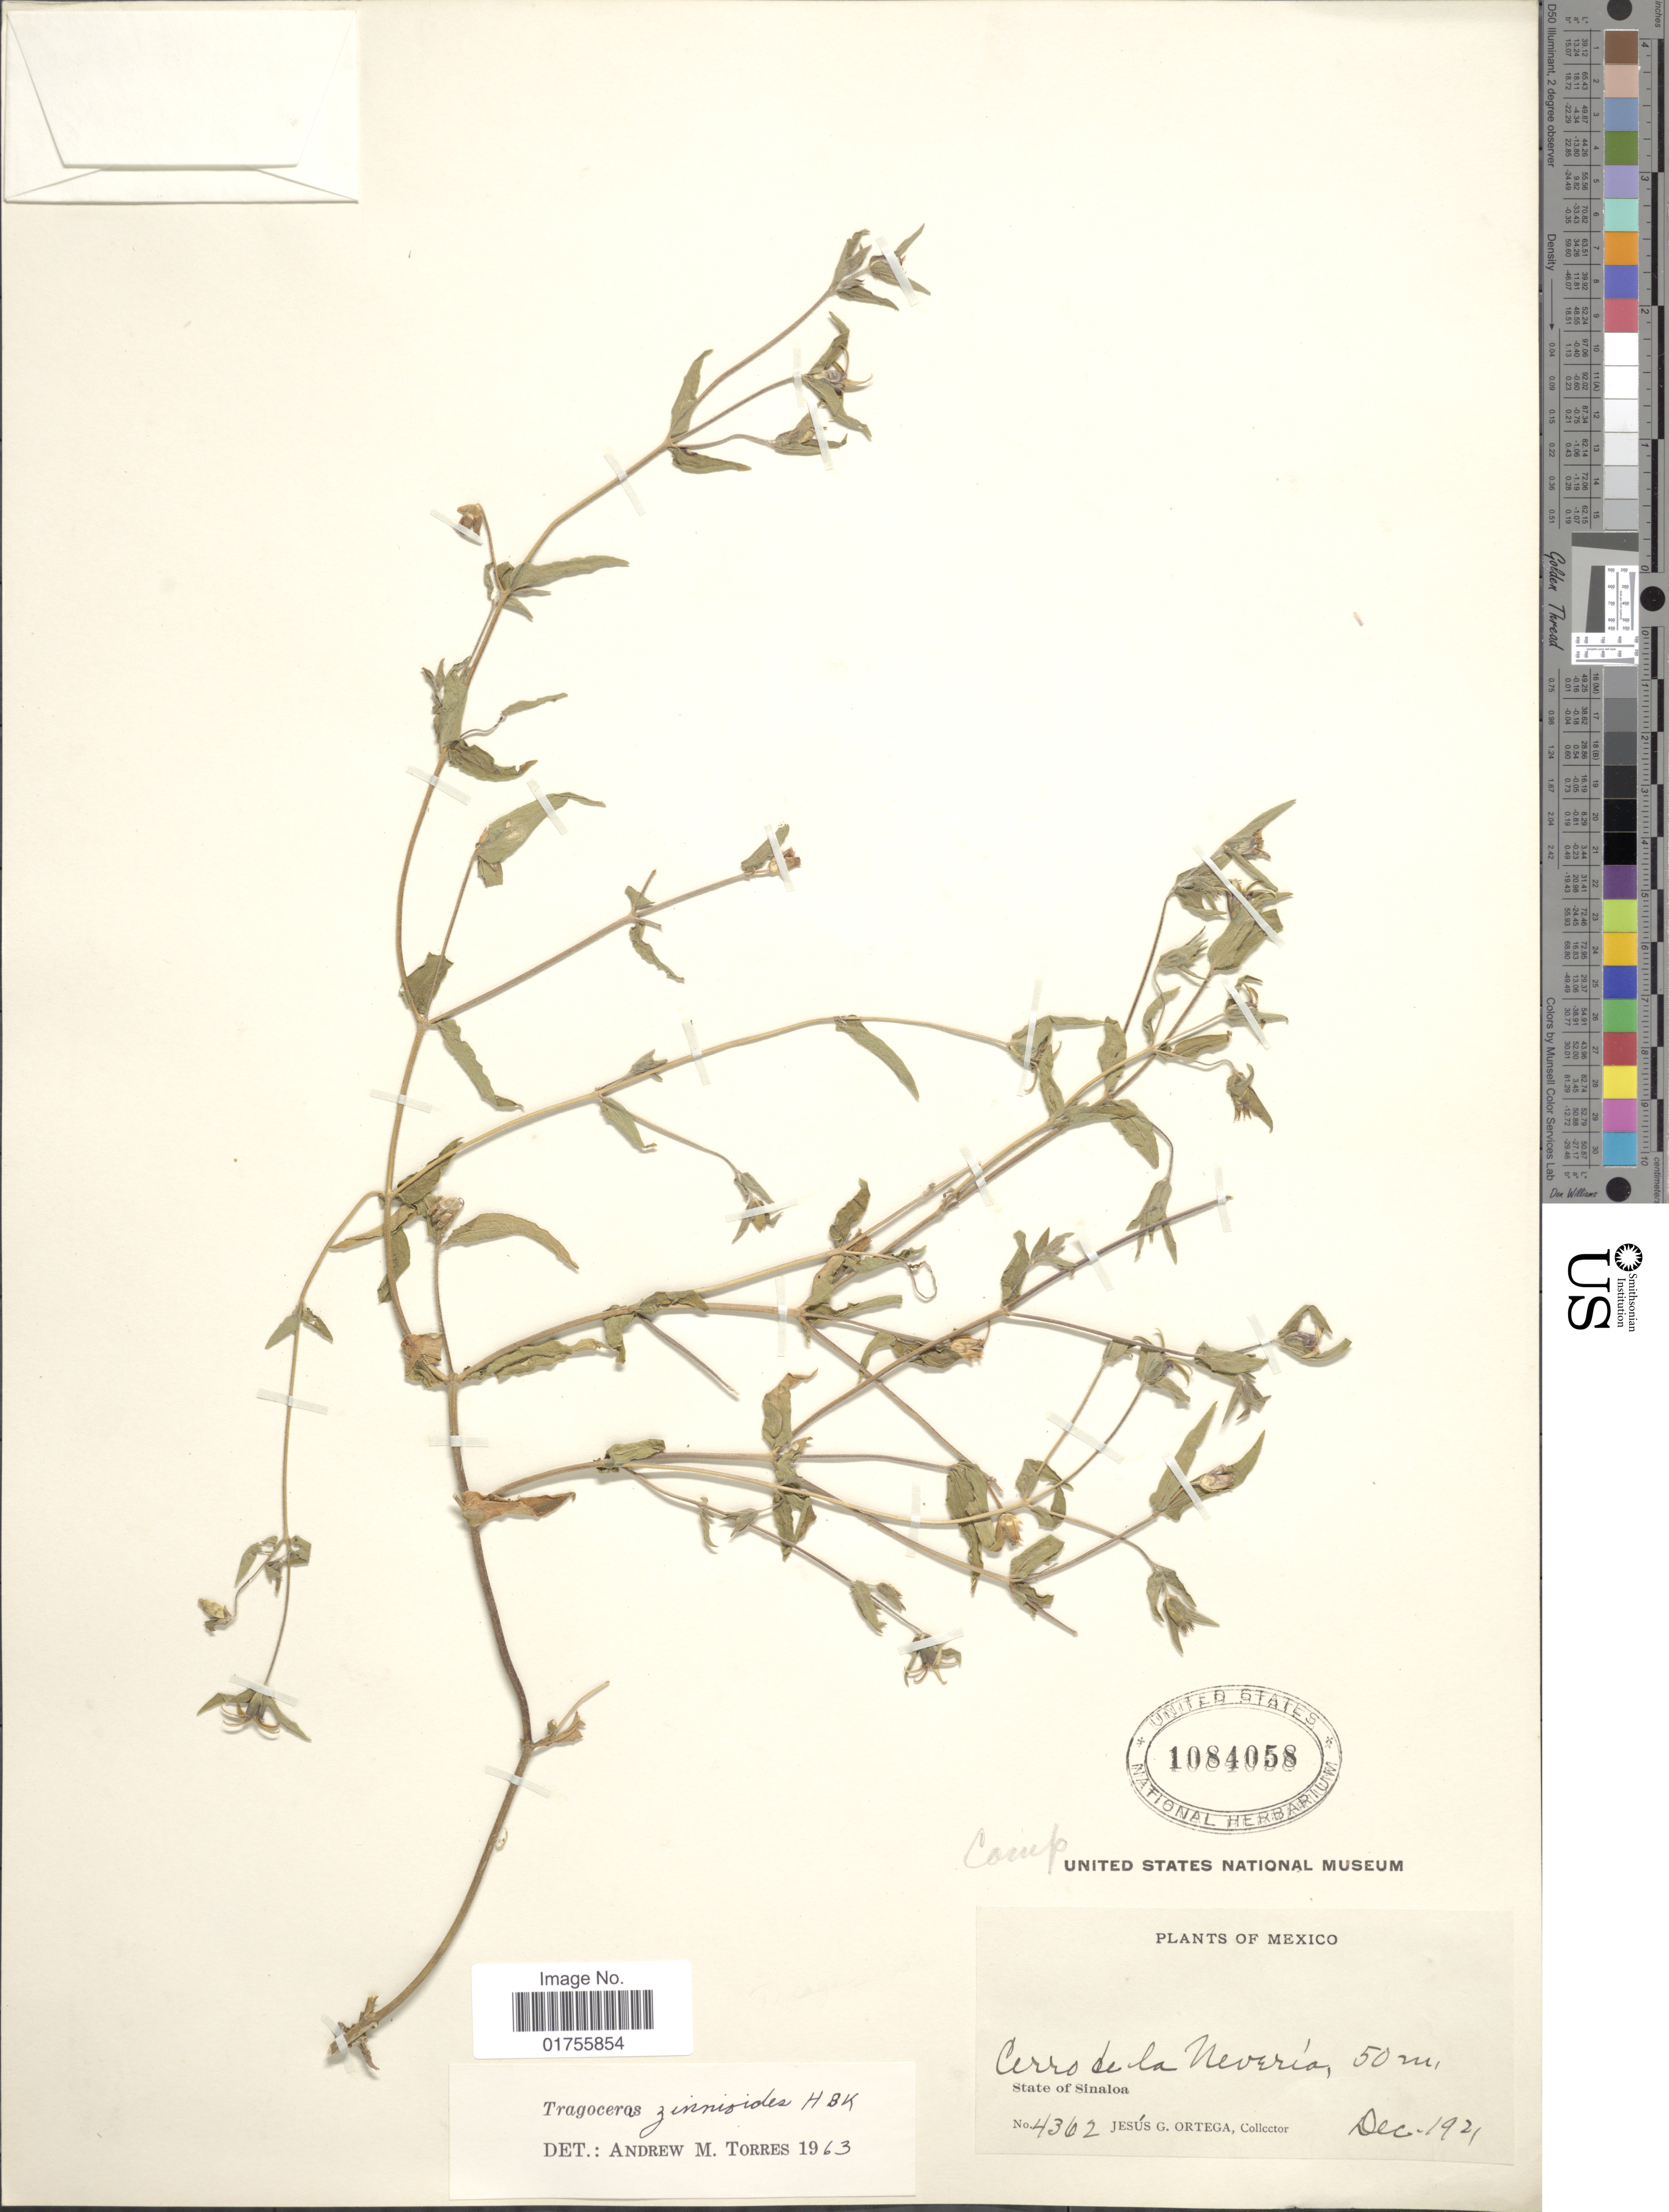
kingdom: Plantae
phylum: Tracheophyta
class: Magnoliopsida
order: Asterales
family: Asteraceae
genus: Tragoceros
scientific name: Tragoceros zinnioides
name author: Kunth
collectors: J. Ortega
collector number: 4362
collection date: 1921-12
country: Mexico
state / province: Sinaloa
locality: Cerro de la Nevaria, State of Sinaloa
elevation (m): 50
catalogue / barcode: US 1084058